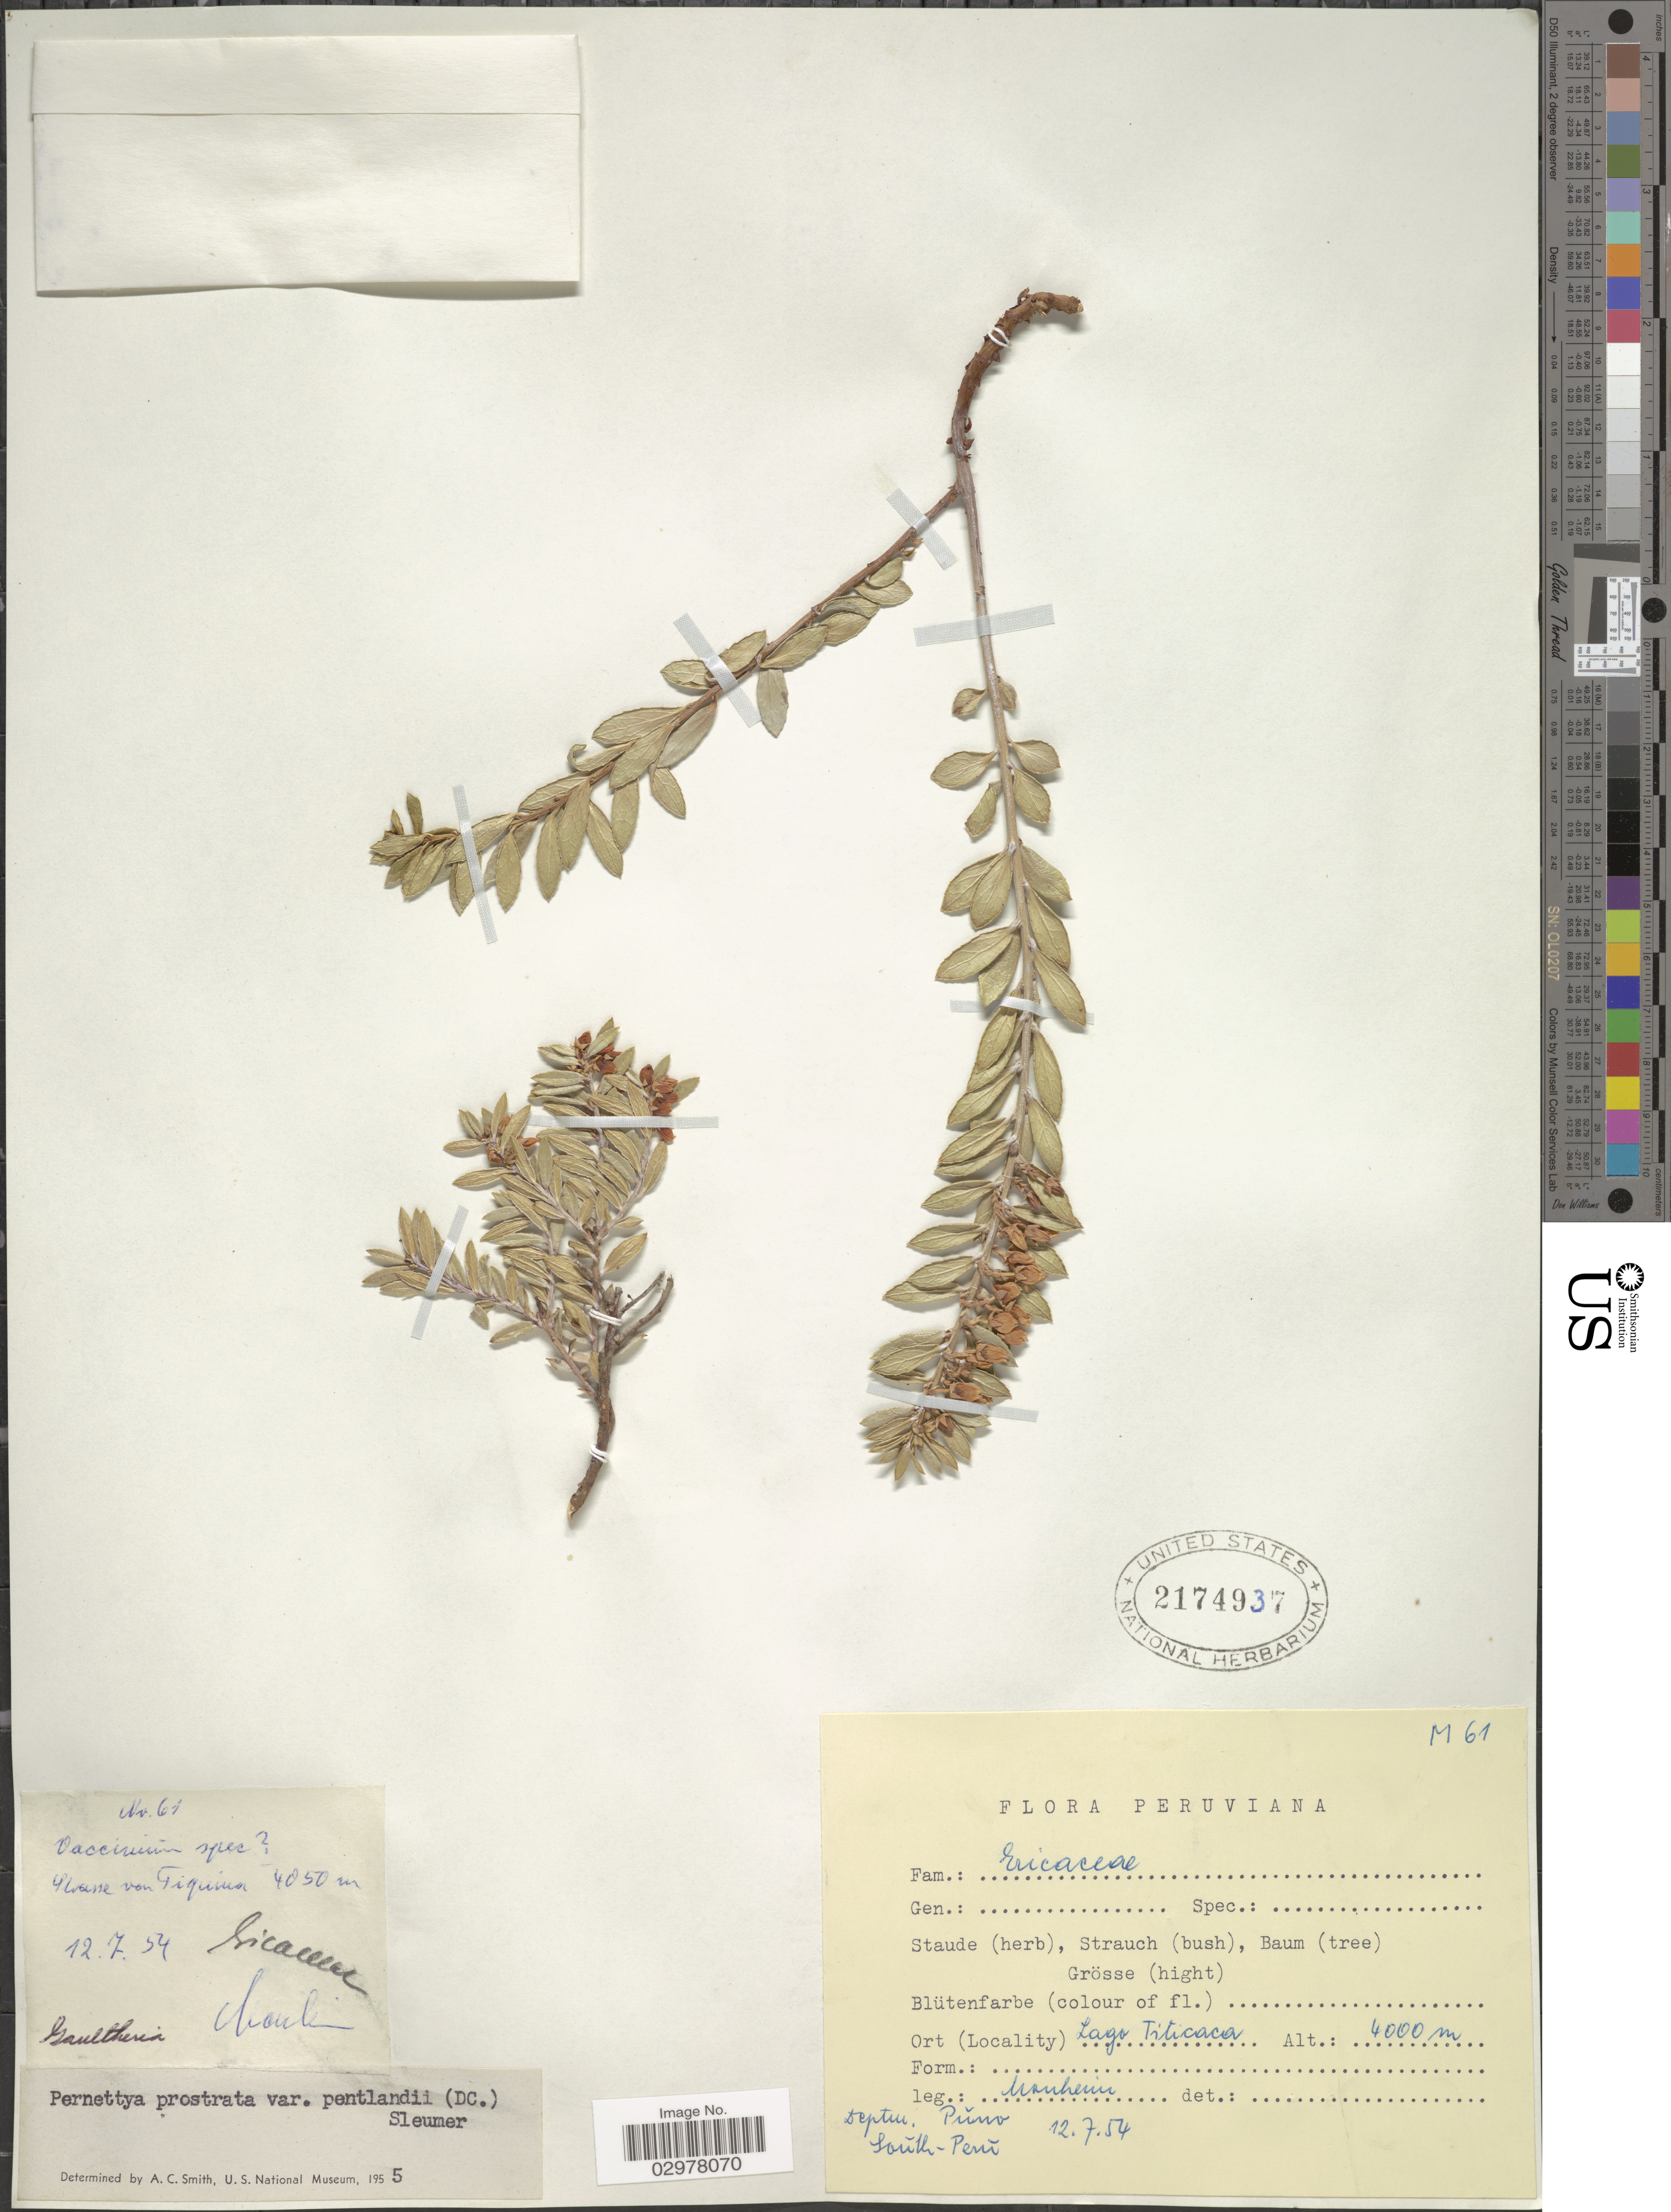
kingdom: Plantae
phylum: Tracheophyta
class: Magnoliopsida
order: Ericales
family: Ericaceae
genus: Pernettya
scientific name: Pernettya prostrata var. pentlandii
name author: (DC.) Sleumer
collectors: Manheim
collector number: M61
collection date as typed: Transcribed d/m/y: 12/7/54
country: Peru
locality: Lago Titicaca, Strasse von Tiquina.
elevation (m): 4000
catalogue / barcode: US 2174937